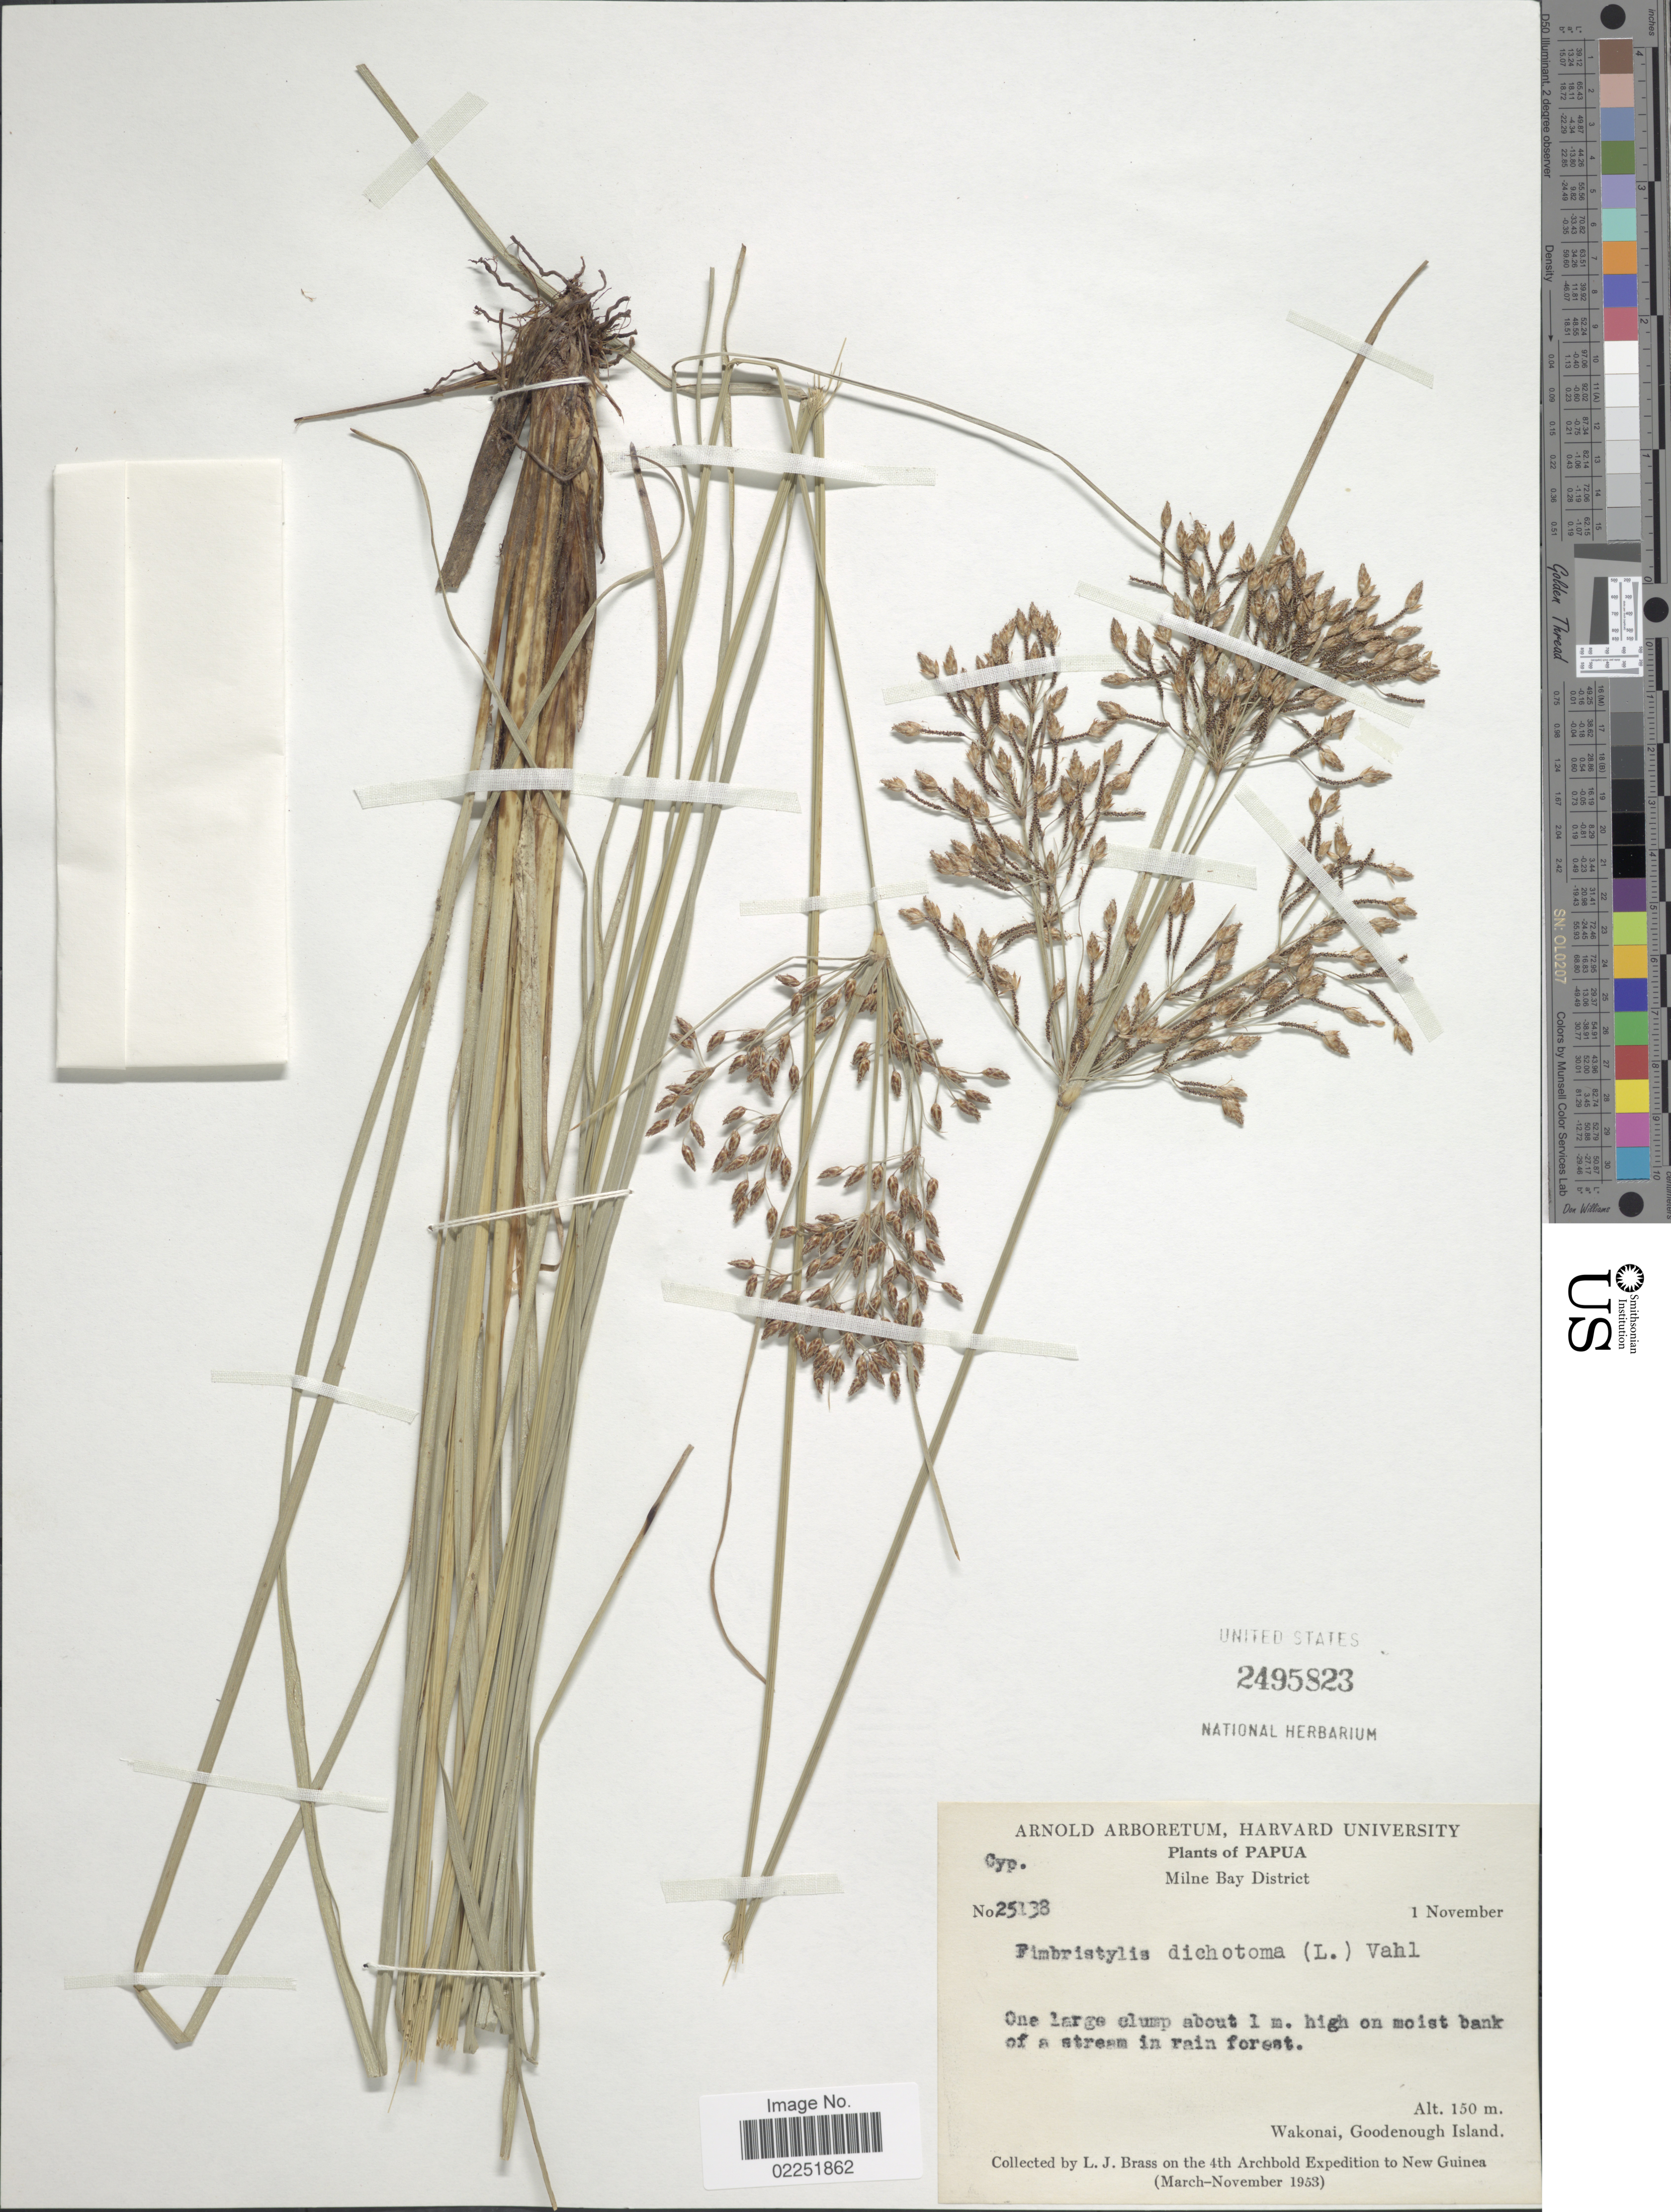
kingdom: Plantae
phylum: Tracheophyta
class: Liliopsida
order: Poales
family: Cyperaceae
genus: Fimbristylis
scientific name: Fimbristylis dichotoma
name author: (L.) Vahl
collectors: L. J. Brass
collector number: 25138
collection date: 1953-11-01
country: Papua New Guinea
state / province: Milne Bay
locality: Papua. Milne Bay District. Wakonai, Goodenough Island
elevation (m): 150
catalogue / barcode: US 2495823